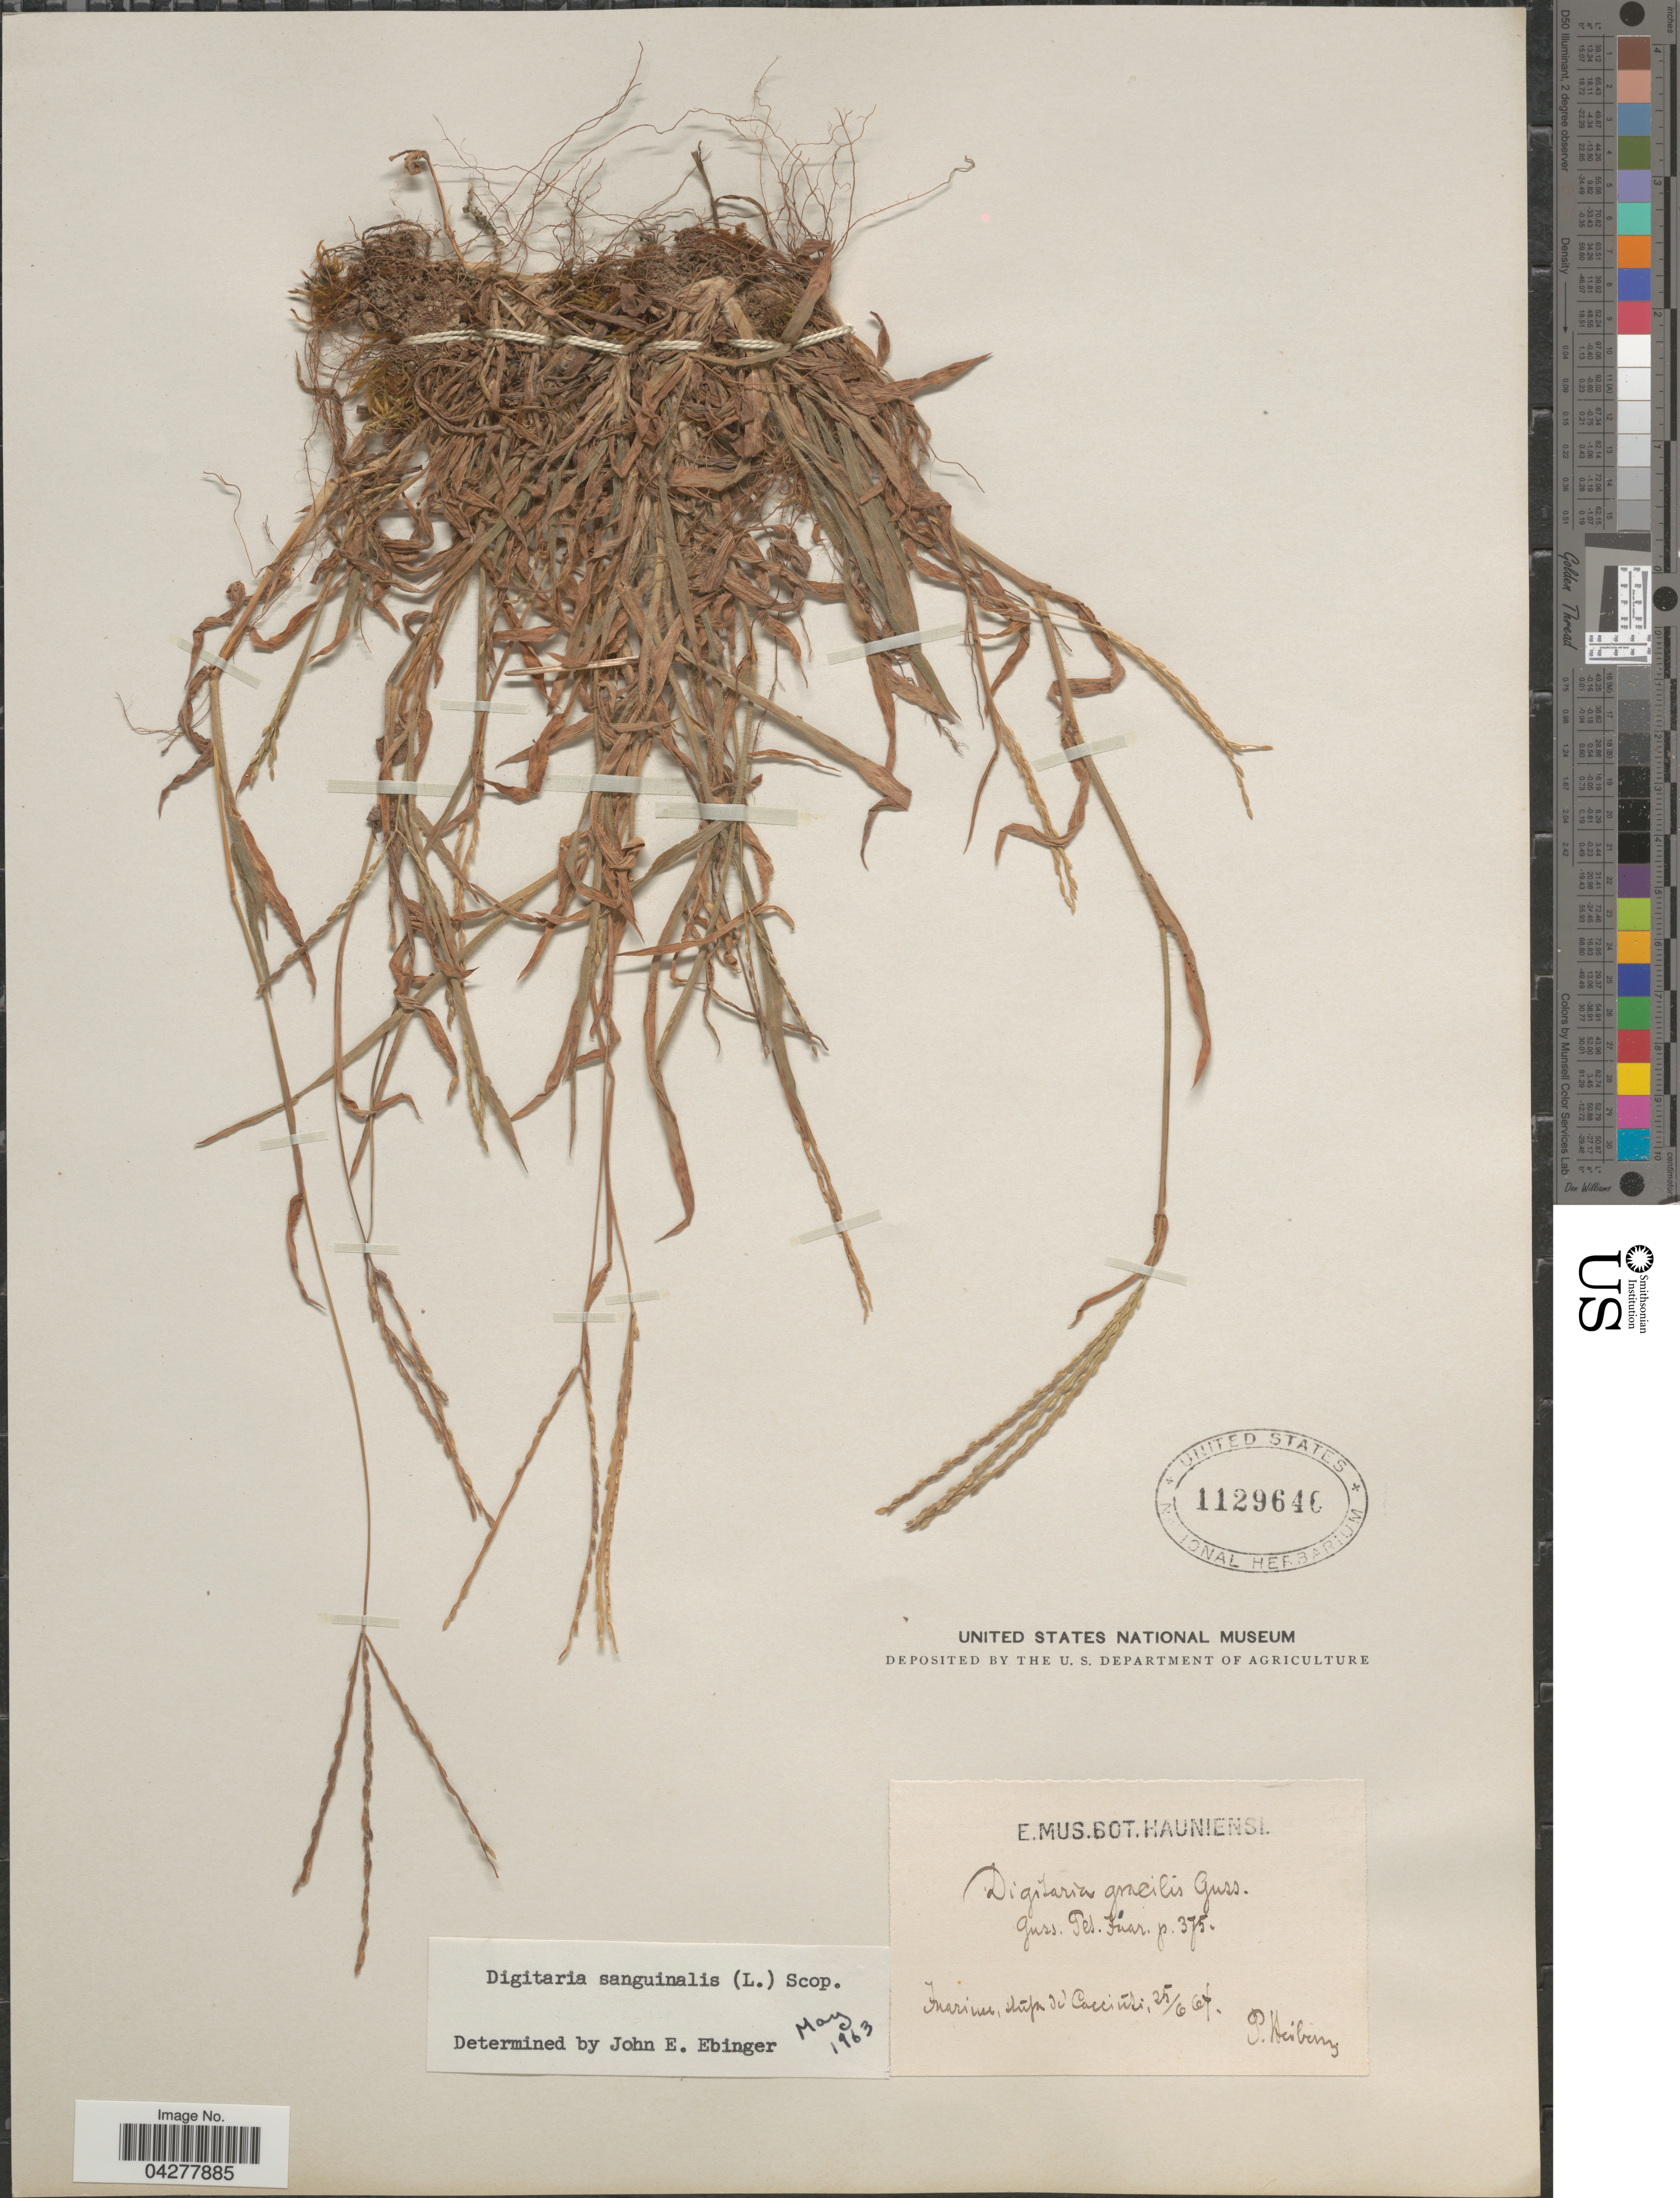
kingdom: Plantae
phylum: Tracheophyta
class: Liliopsida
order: Poales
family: Poaceae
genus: Digitaria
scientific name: Digitaria sanguinalis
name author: (L.) Scop.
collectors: P. Heiberg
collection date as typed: Transcribed d/m/y: 25/6/67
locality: [illegible text].